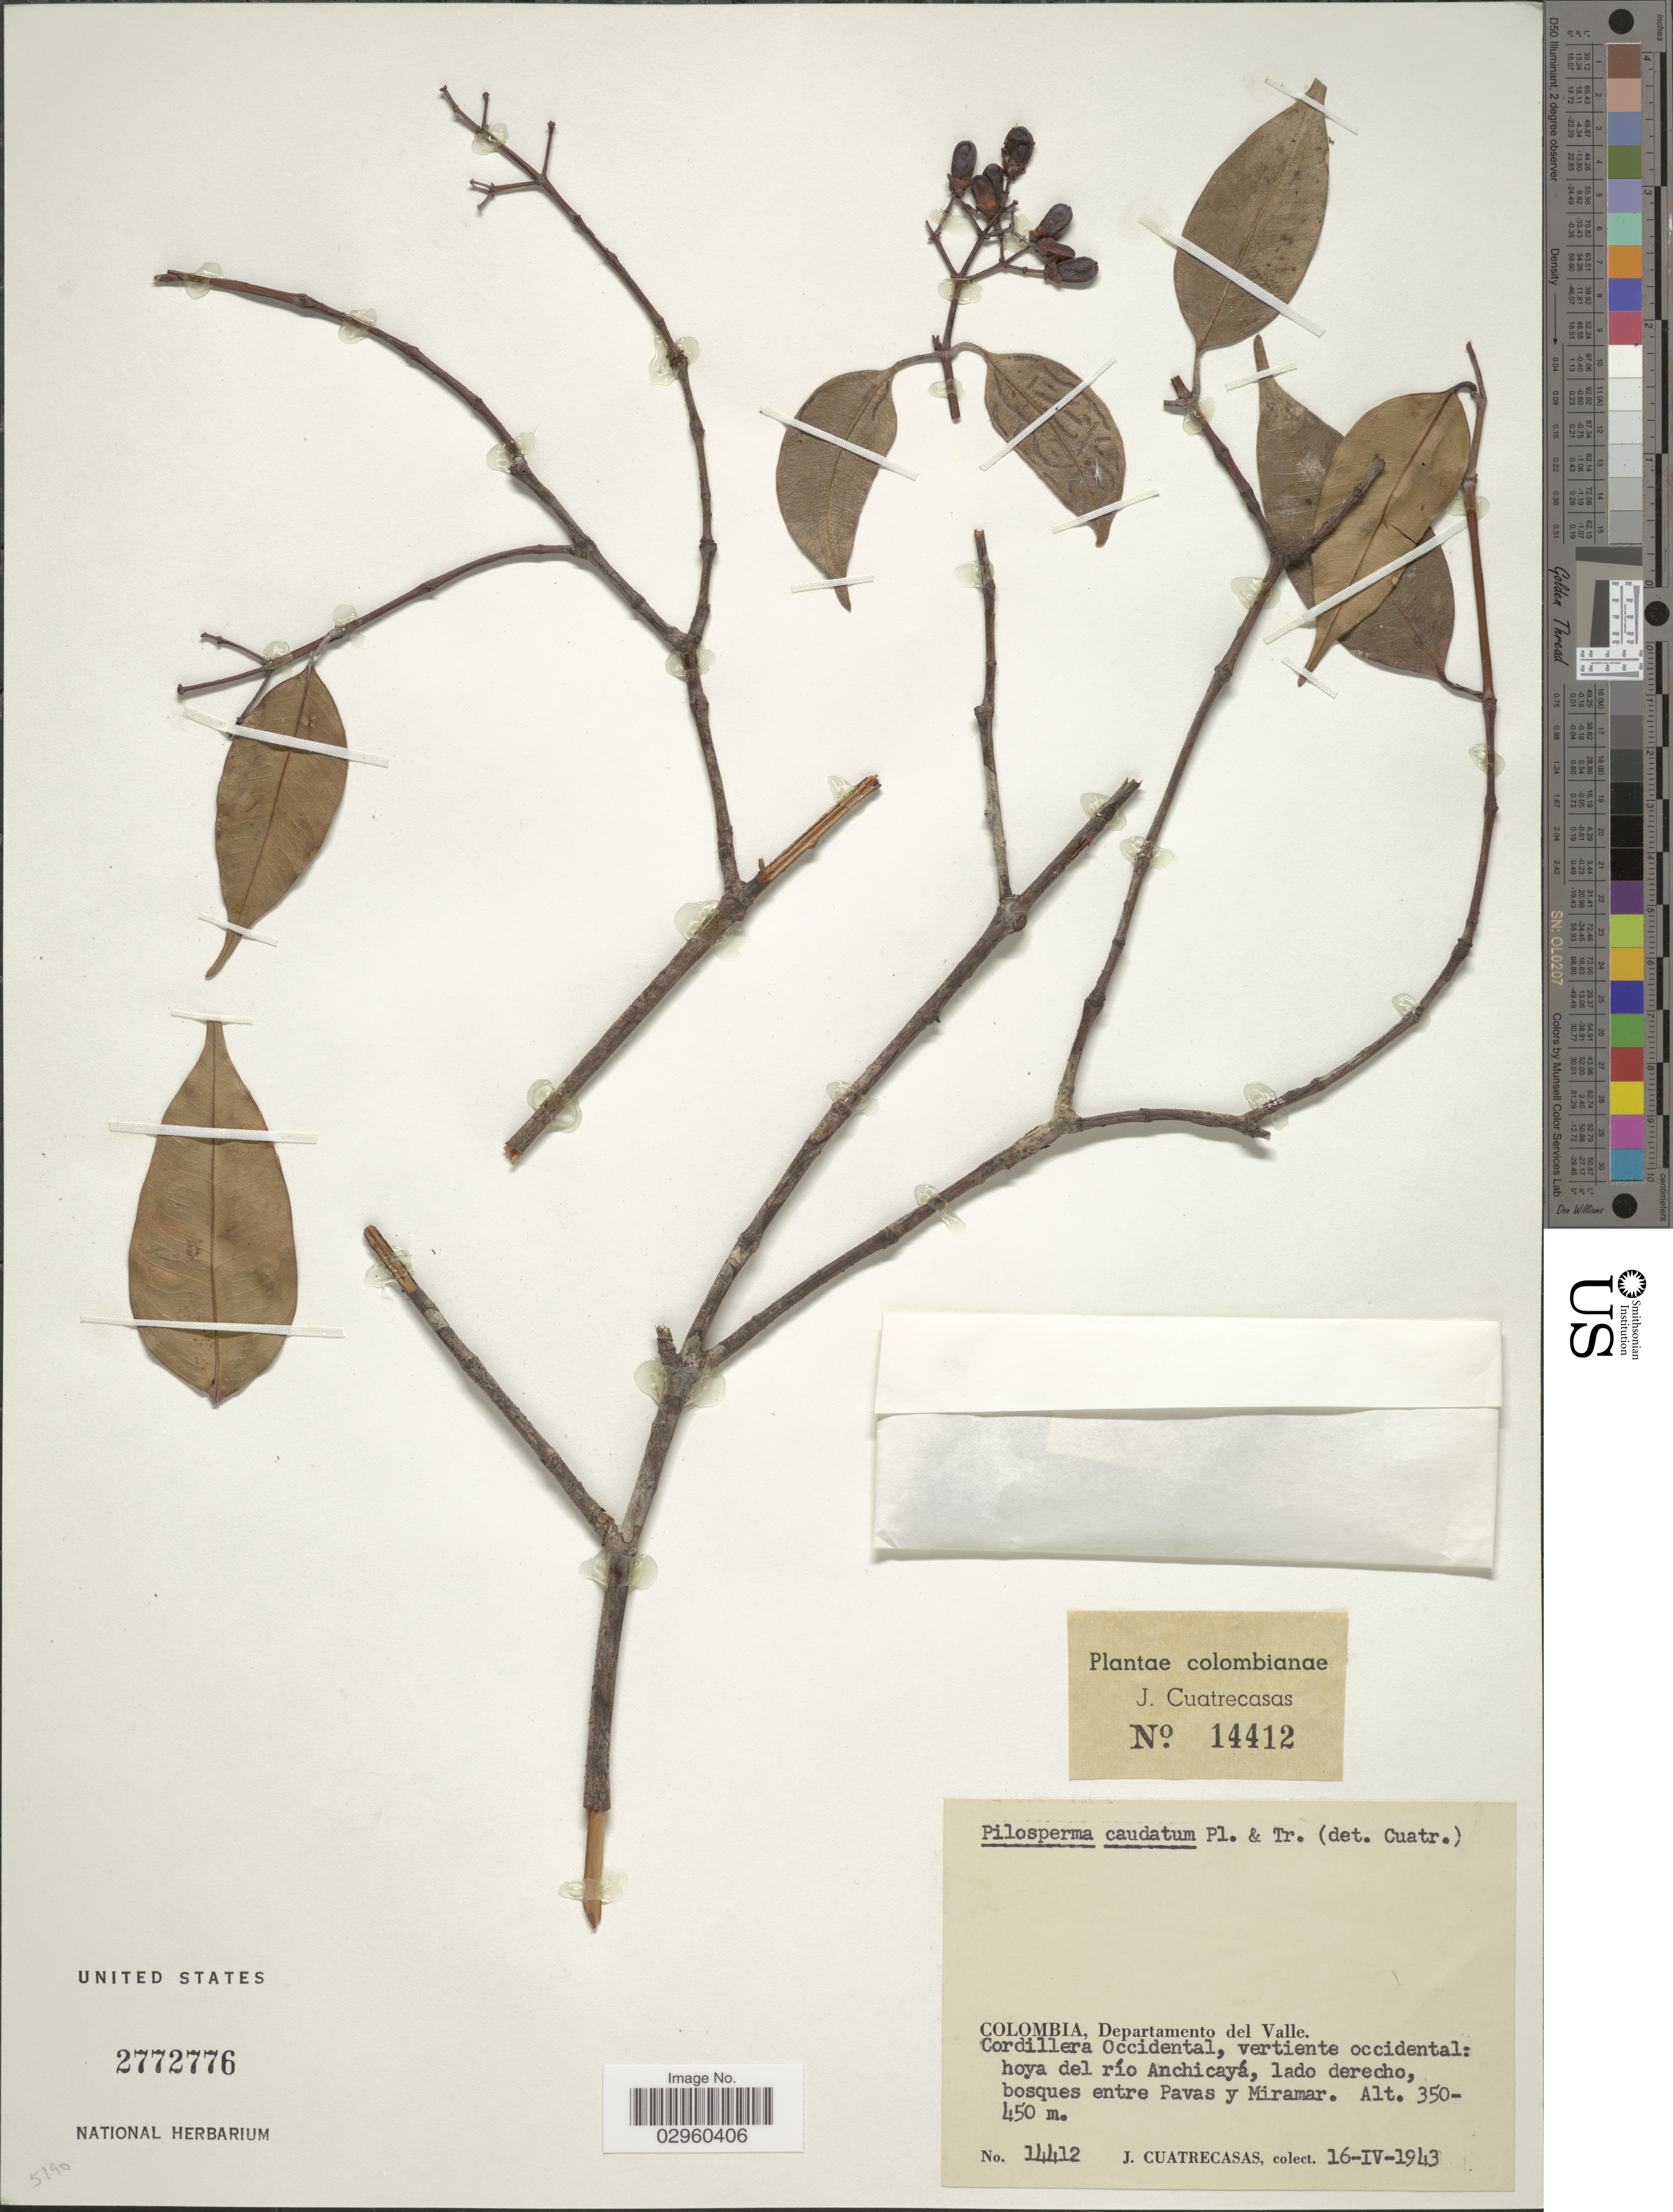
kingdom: Plantae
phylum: Tracheophyta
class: Magnoliopsida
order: Malpighiales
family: Clusiaceae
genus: Clusia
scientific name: Clusia caudata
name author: (Planch. & Triana) Pipoly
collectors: J. Cuatrecasas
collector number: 14412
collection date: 1943-04-16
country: Colombia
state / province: Valle del Cauca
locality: Departamento del Valle. Cordillera Occidental, vertiente occidental: hoya del río Anchicayá, lado derecho, bosques entre Pavas y Miramar.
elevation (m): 350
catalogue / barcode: US 2772776